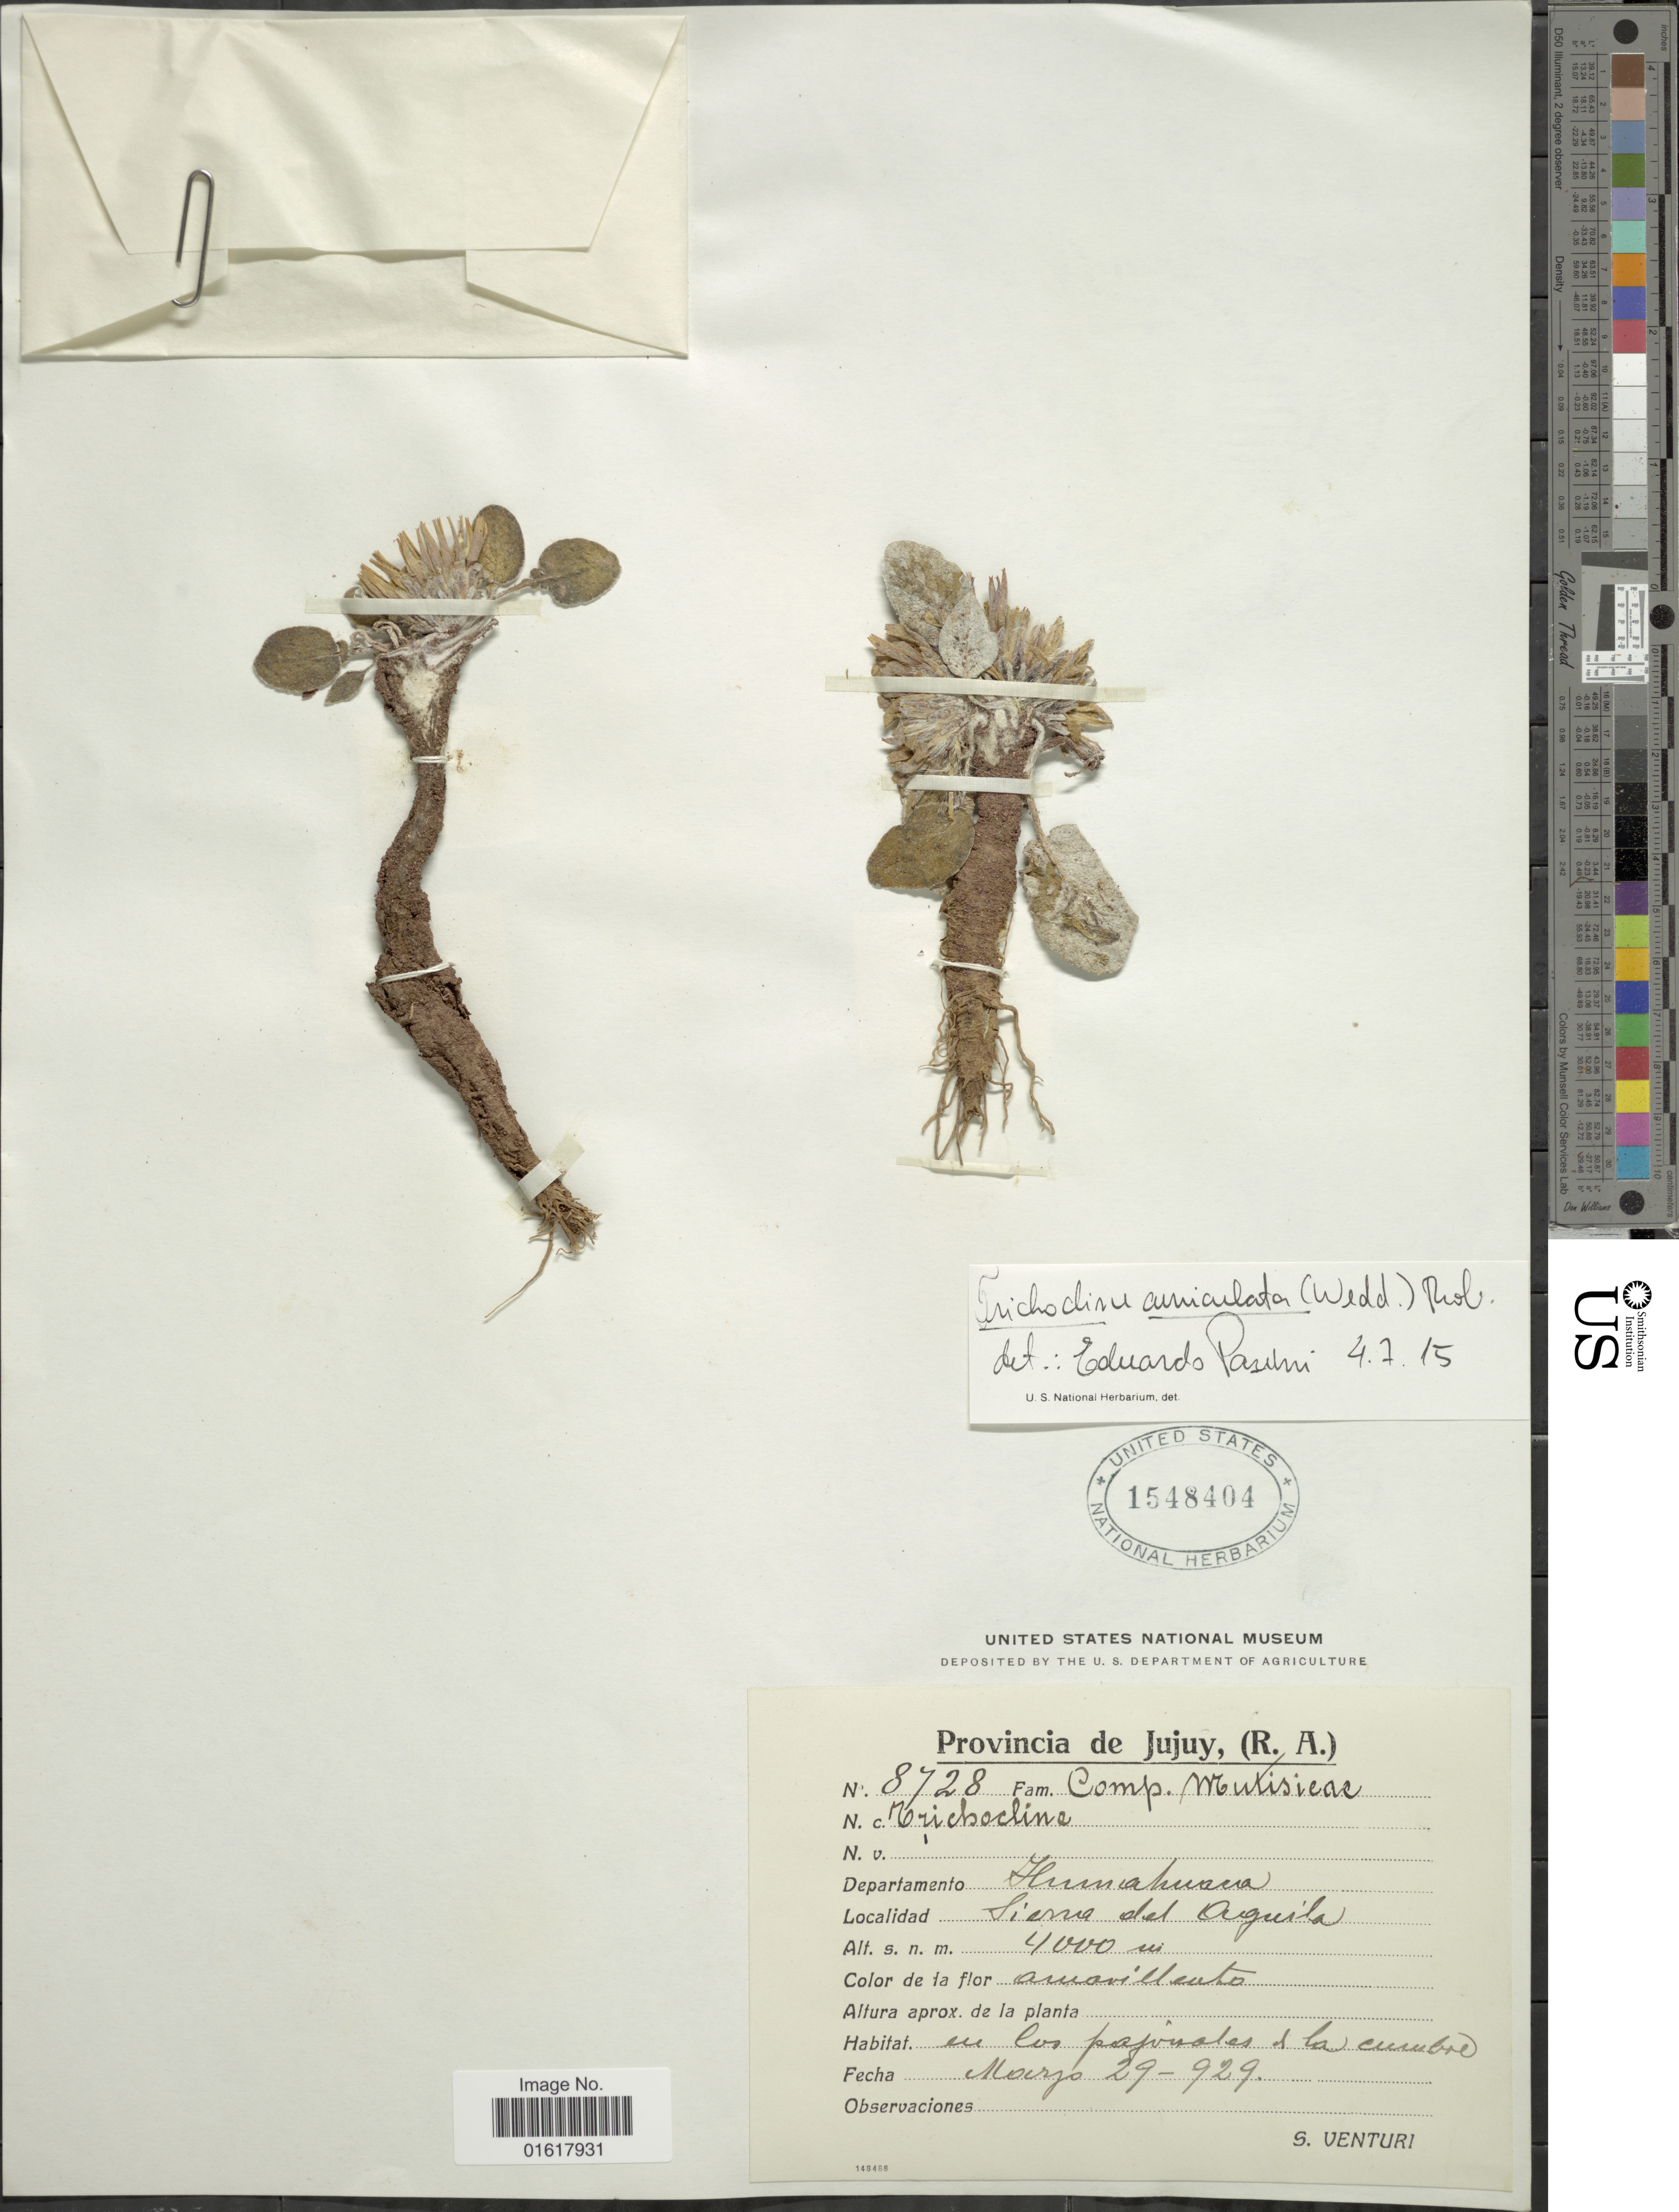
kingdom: Plantae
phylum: Tracheophyta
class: Magnoliopsida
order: Asterales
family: Asteraceae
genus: Trichocline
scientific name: Trichocline auriculata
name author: (Wedd.) Hieron.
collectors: S. Venturi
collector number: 8728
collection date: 1929-03-29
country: Argentina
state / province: Jujuy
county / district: Humahuaca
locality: Cerro del Águila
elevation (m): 4000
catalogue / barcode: US 1548404